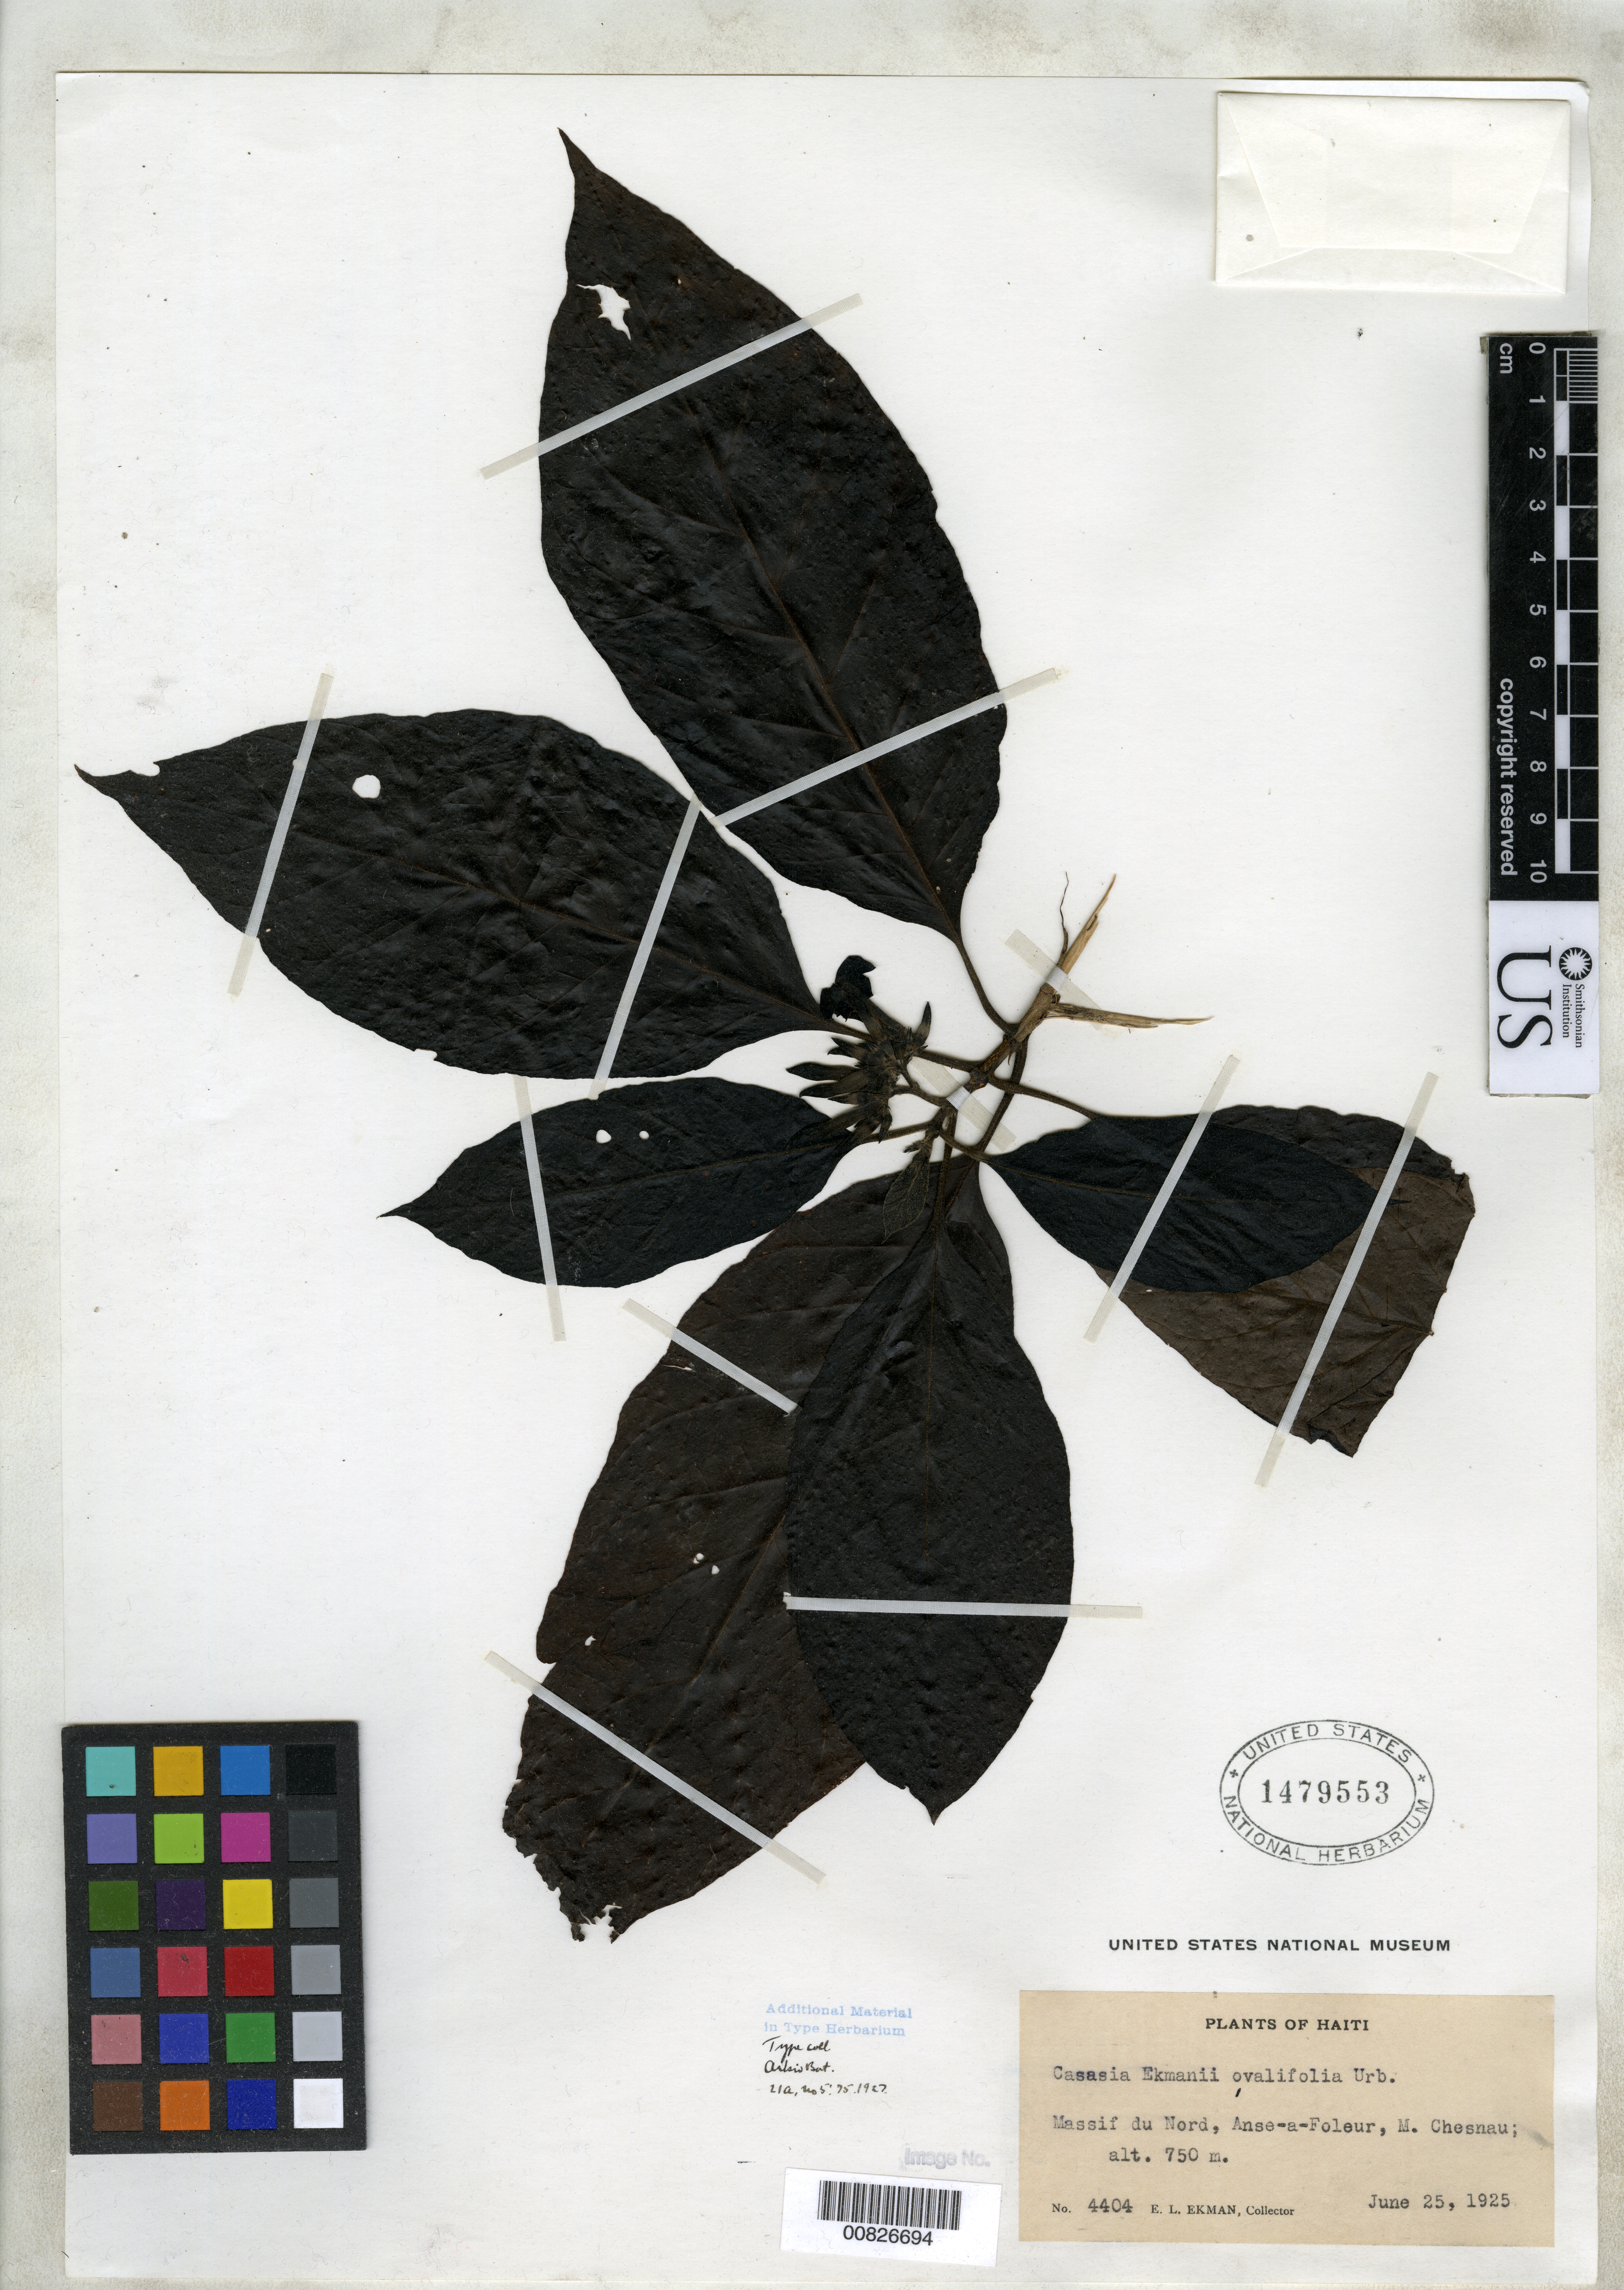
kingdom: Plantae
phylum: Tracheophyta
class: Magnoliopsida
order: Gentianales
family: Rubiaceae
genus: Casasia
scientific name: Casasia ekmanii var. ovalifolia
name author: Urb.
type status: Isotype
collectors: E. L. Ekman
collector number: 4404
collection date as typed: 25 Jun 1925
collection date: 1925-06-25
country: Haiti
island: Hispaniola Island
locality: Massif du Nord, Anse-a-Foleur, M. Chesnau.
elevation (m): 750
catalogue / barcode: US 1479553